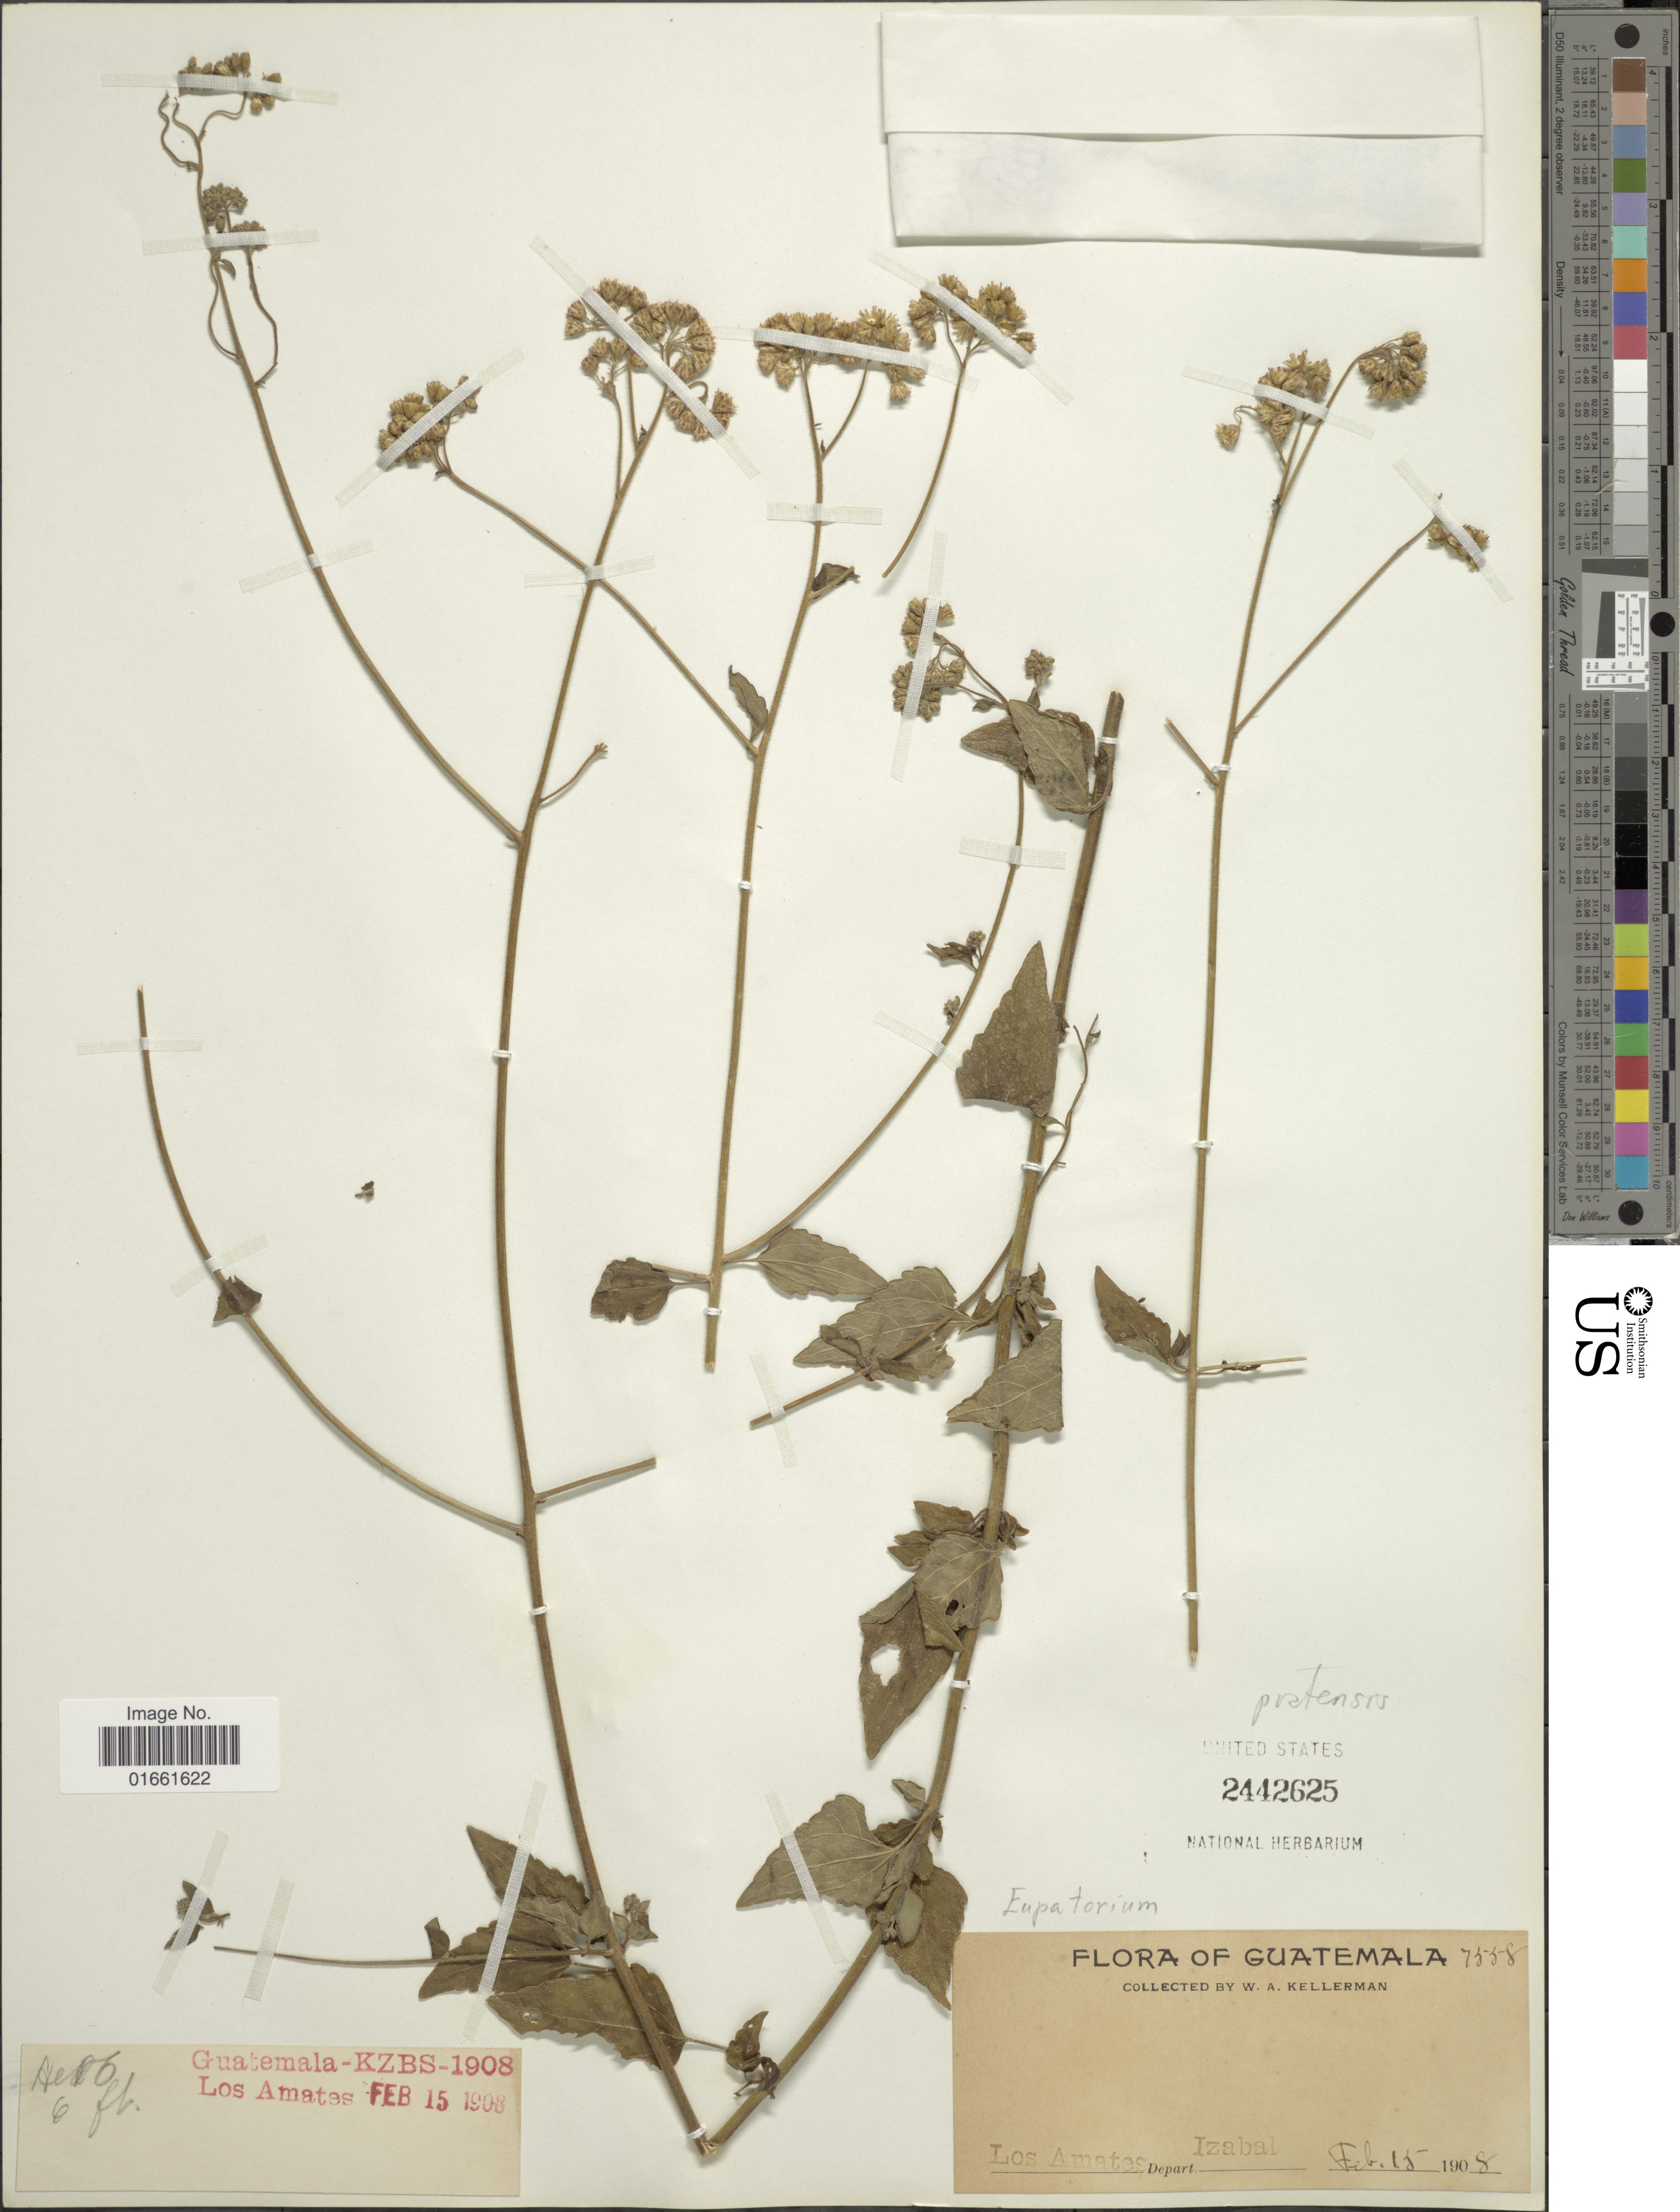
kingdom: Plantae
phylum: Tracheophyta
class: Magnoliopsida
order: Asterales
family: Asteraceae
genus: Fleischmannia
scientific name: Fleischmannia pratensis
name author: (Klatt) R.M. King & H. Rob.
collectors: W. Kellerman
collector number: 7558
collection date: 1908-02-15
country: Guatemala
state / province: Izabal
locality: Los Amates.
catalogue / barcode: US 2442625